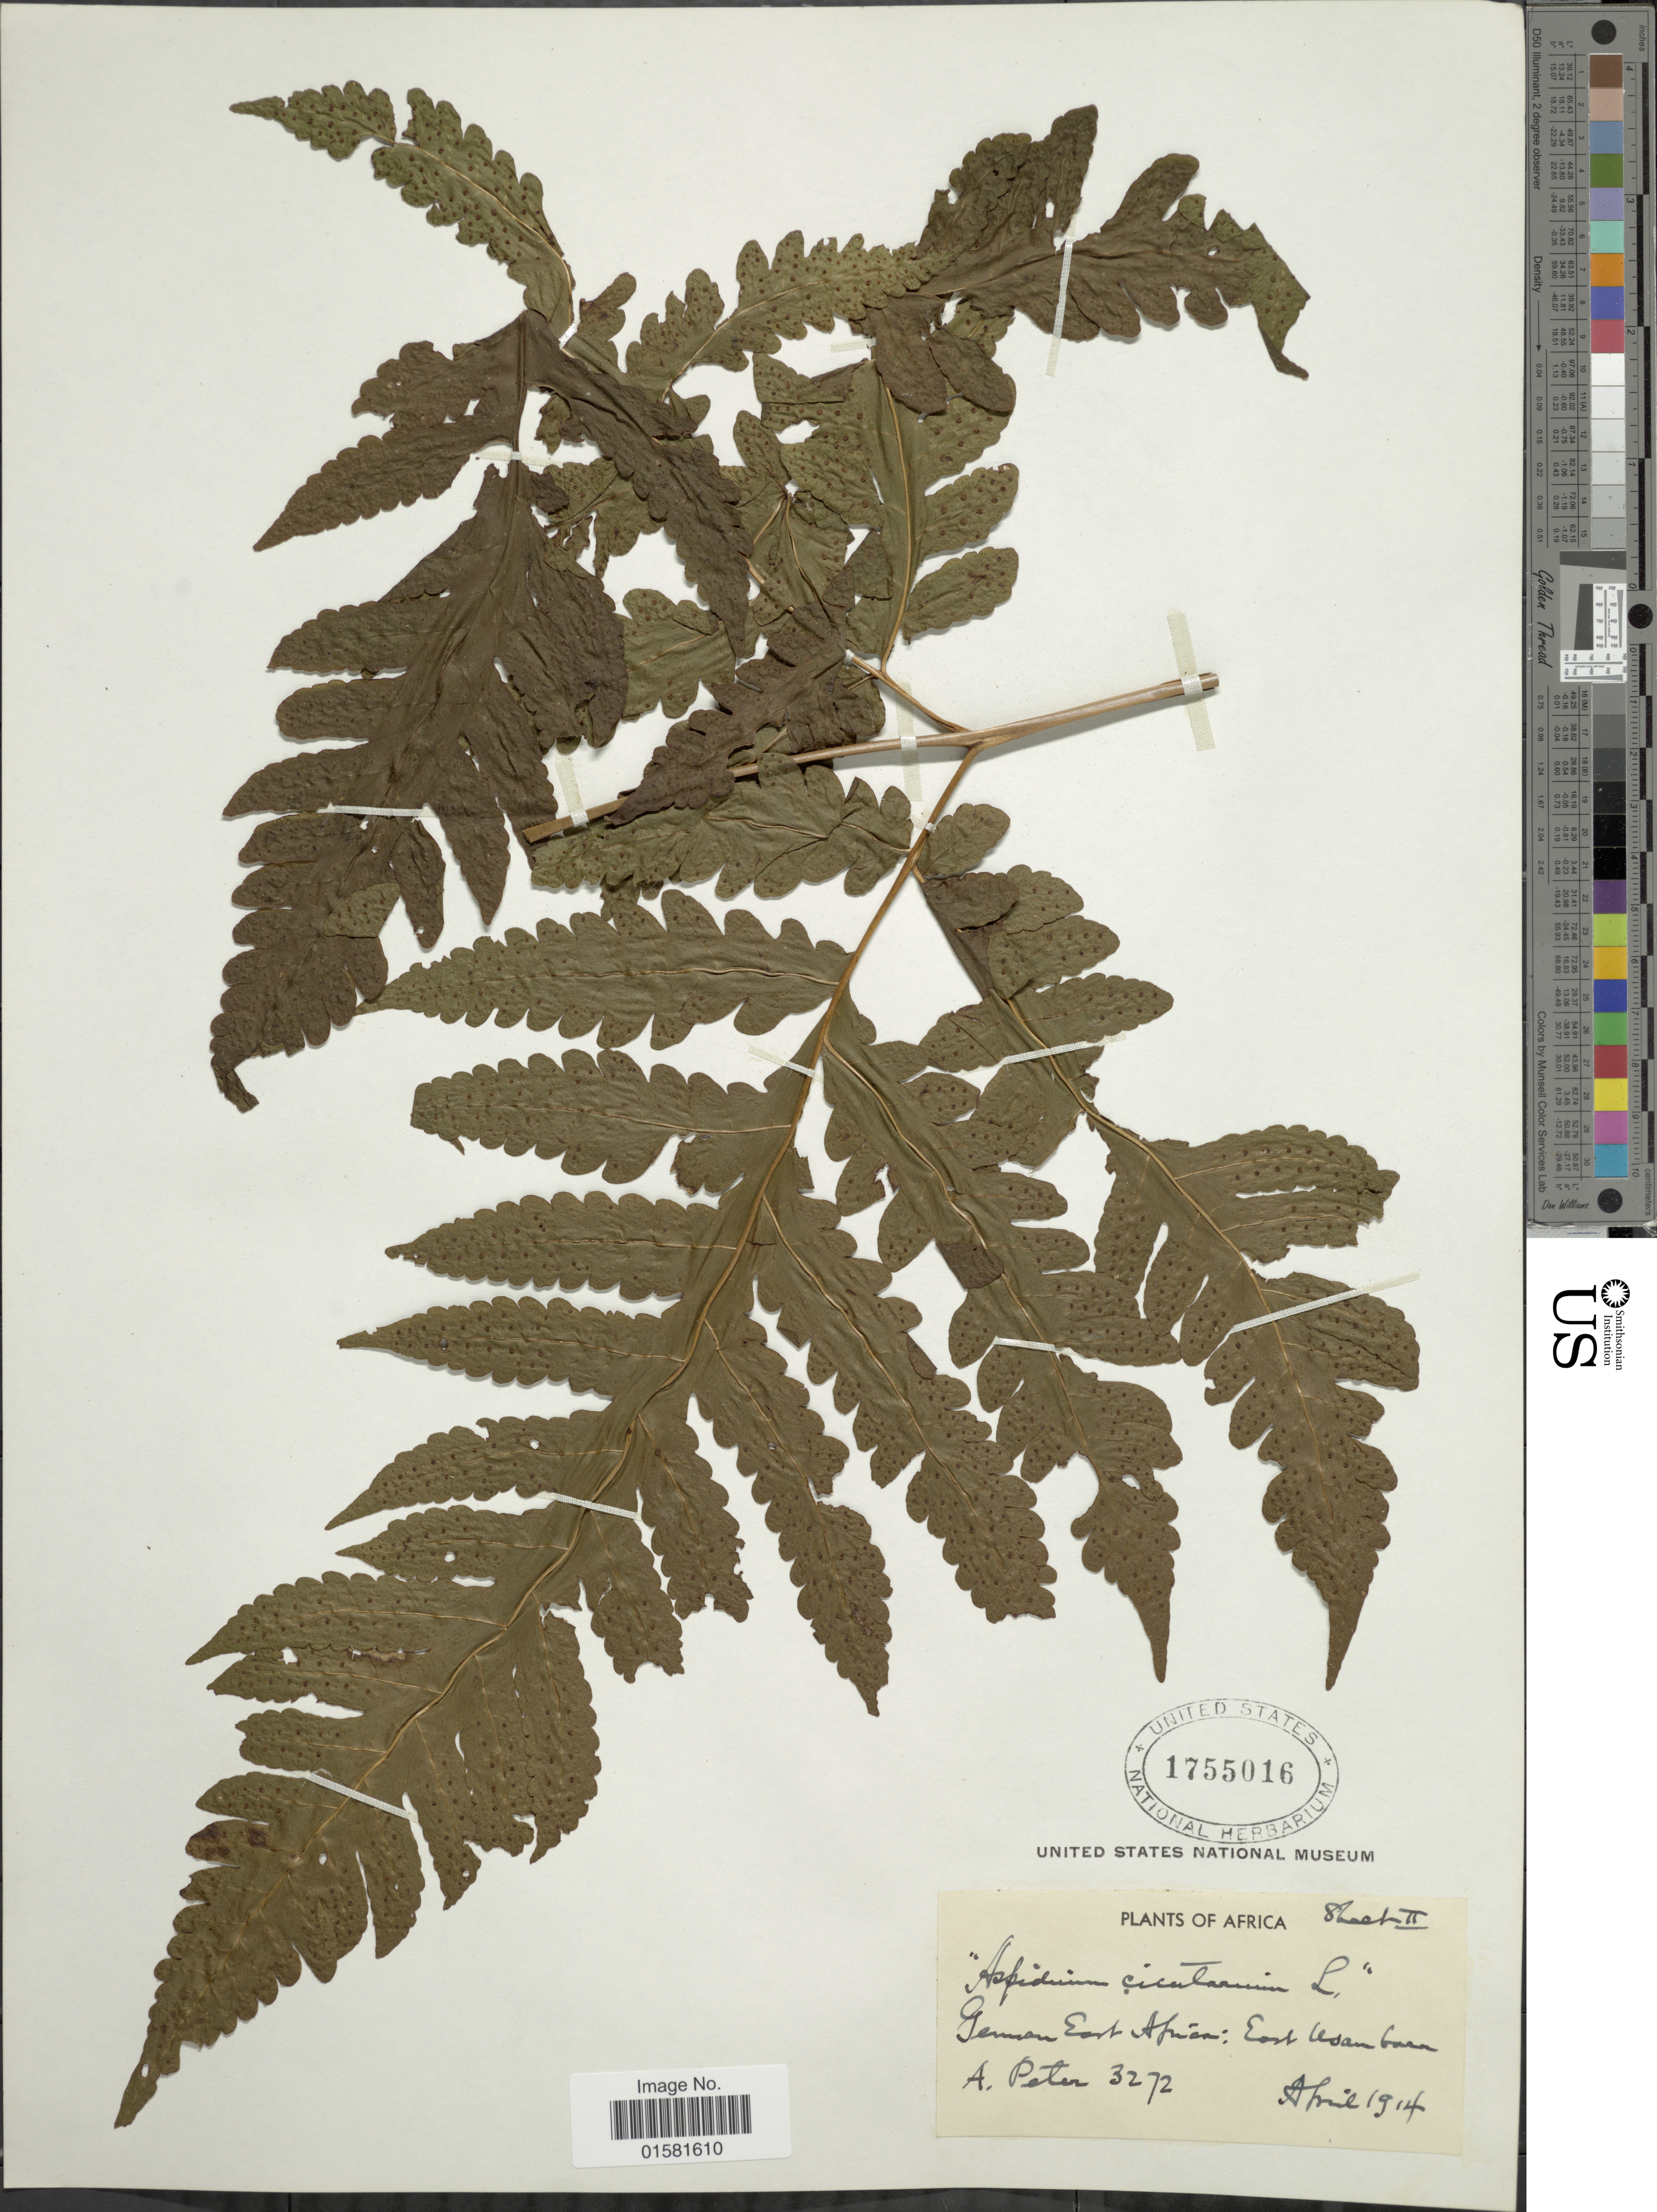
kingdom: Plantae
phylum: Tracheophyta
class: Polypodiopsida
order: Polypodiales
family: Tectariaceae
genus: Tectaria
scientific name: Tectaria macrodonta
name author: (Fée) C. Chr.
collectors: A. Peter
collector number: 3172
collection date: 1914-04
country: Tanzania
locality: German East Africa: East Usambara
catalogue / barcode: US 1755016